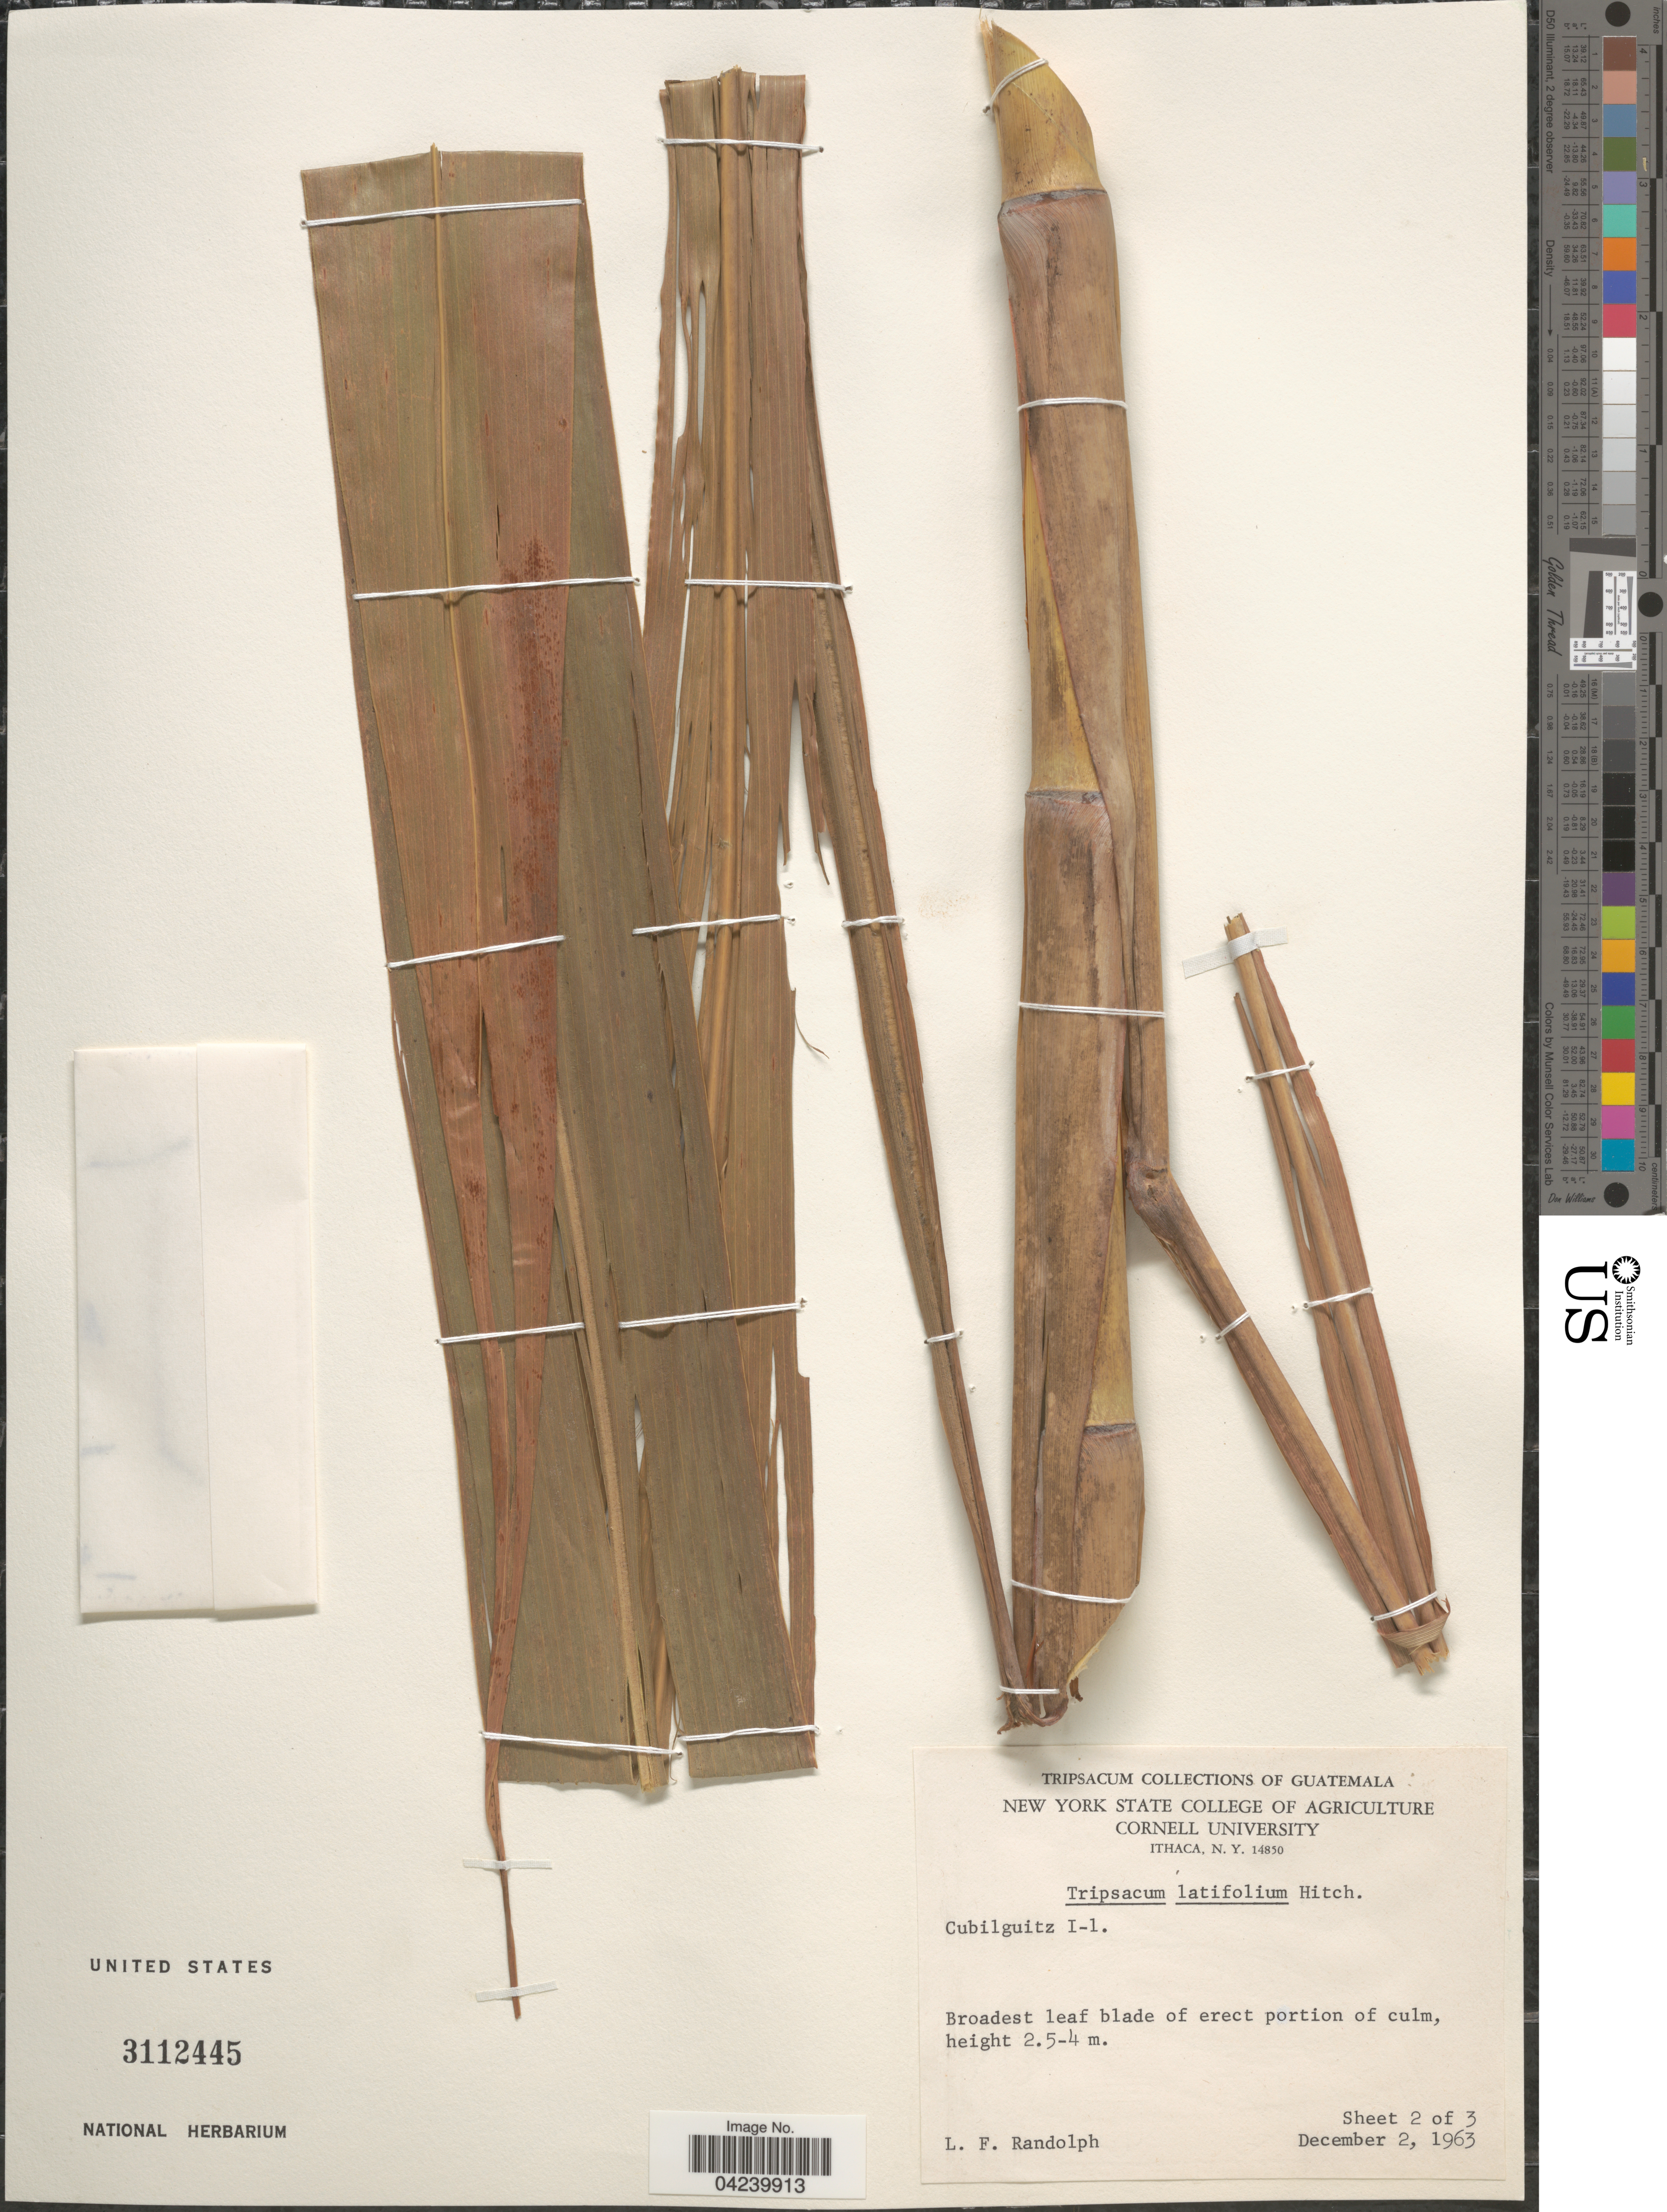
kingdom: Plantae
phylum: Tracheophyta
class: Liliopsida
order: Poales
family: Poaceae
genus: Tripsacum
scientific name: Tripsacum latifolium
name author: Hitchc.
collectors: L. F. Randolph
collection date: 1963-12-02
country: Guatemala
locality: Cubilguitz I-1 [unsure placement].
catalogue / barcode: US 3112445